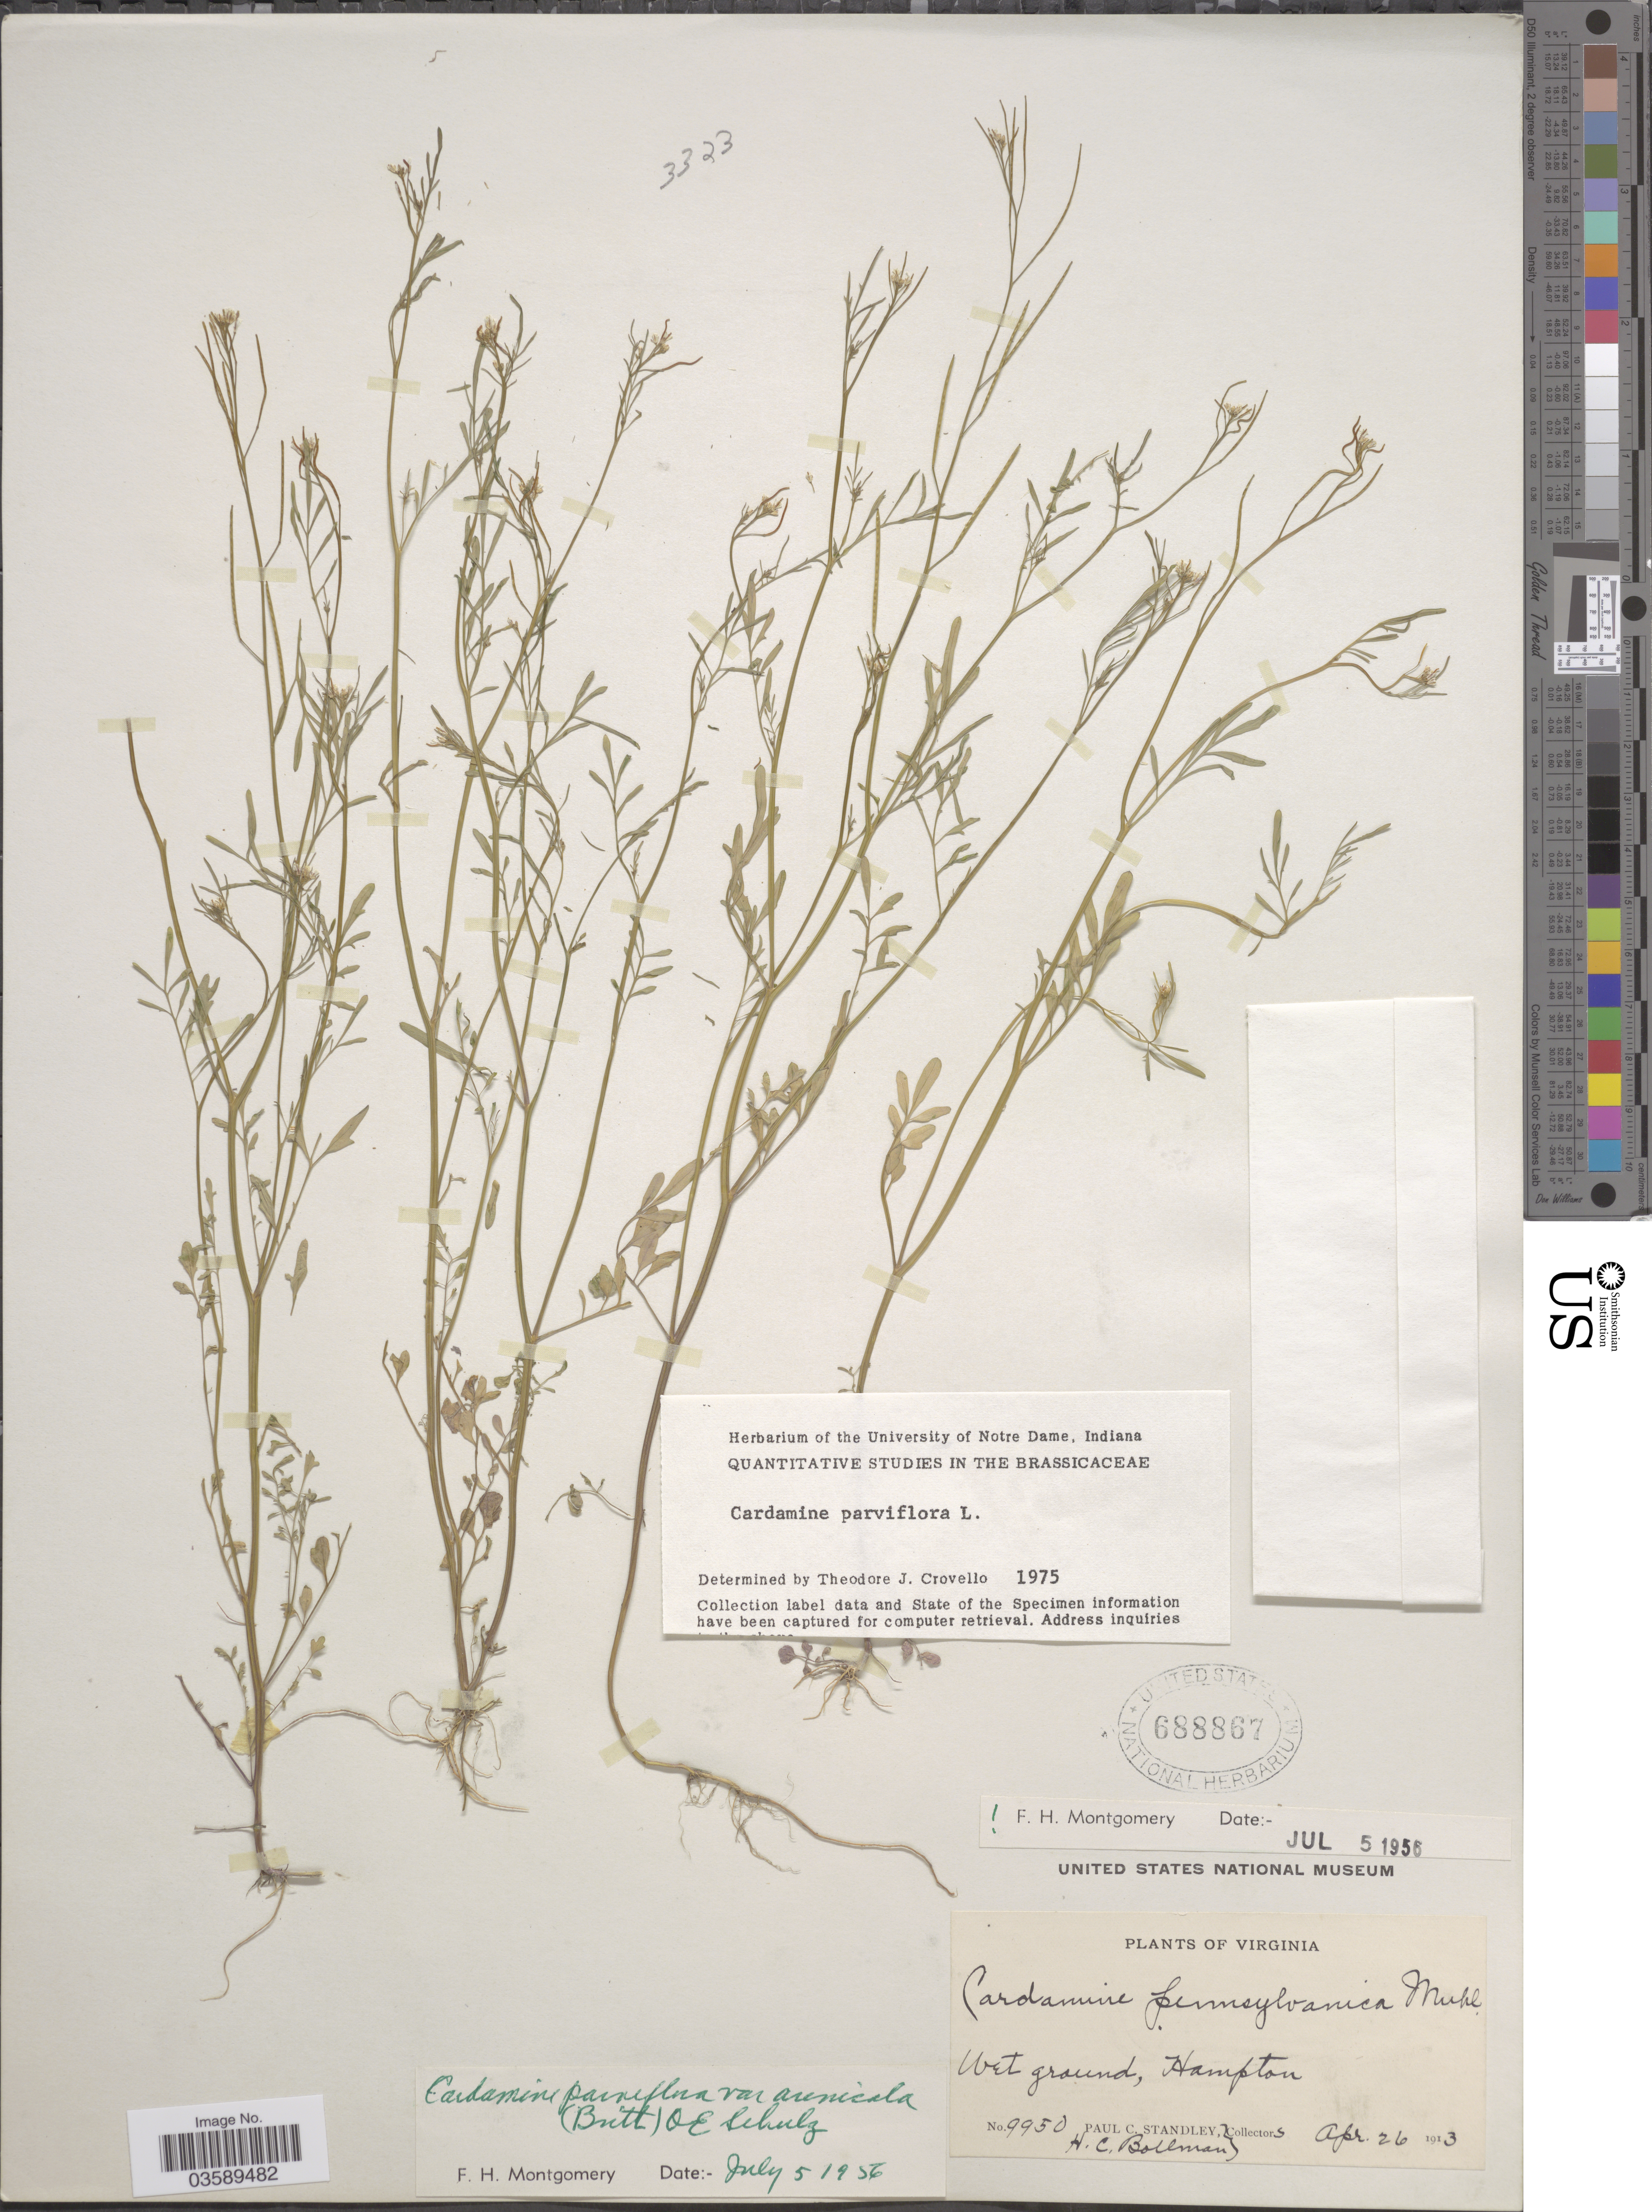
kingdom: Plantae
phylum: Tracheophyta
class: Magnoliopsida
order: Brassicales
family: Brassicaceae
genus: Cardamine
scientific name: Cardamine parviflora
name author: L.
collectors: P. C. Standley & H. C. Bollman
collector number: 9950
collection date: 1913-04-26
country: United States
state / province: Virginia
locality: Wet ground, Hampton.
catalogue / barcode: US 688867